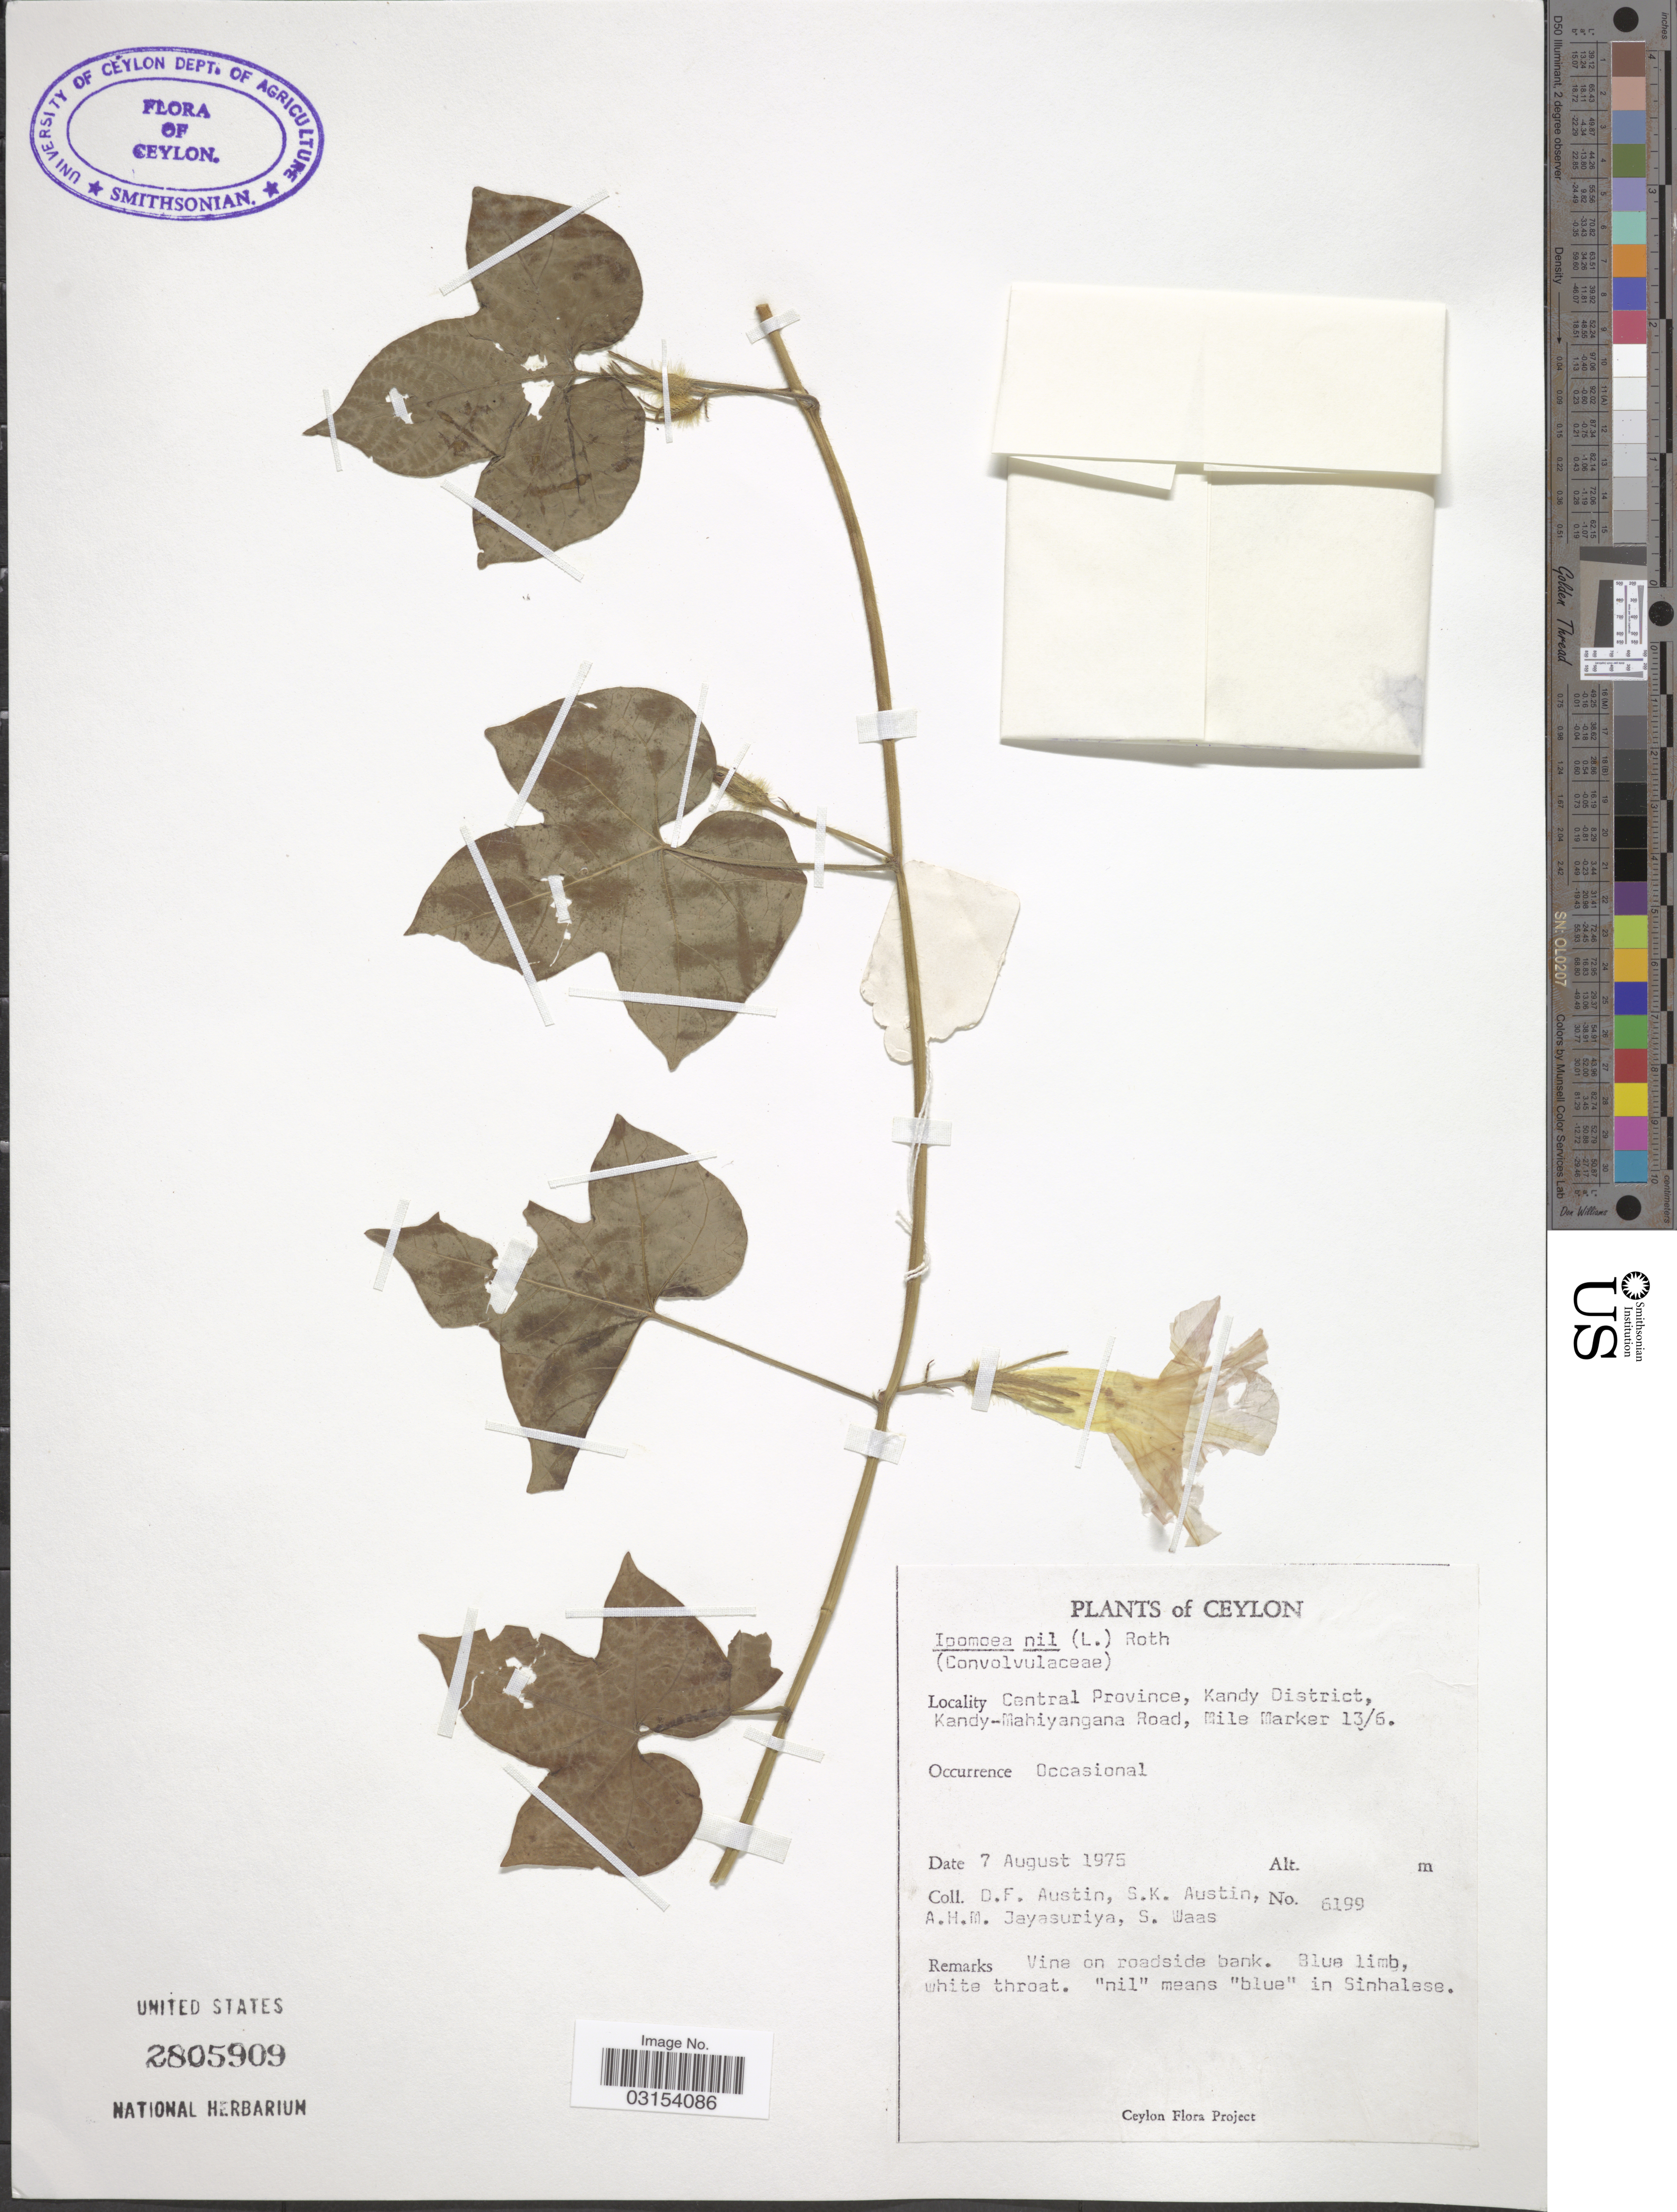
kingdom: Plantae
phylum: Tracheophyta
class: Magnoliopsida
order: Solanales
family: Convolvulaceae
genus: Ipomoea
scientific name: Ipomoea nil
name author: (L.) Roth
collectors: D. Austin, S. Austin, A. H. Jayasuriya & S. Waas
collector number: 6199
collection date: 1975-08-07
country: Sri Lanka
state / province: Central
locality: Ceylon, Central Province, Kandy District, Kandy-Mahiyangana Road, Mile Marker 13/6.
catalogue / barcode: US 2805909